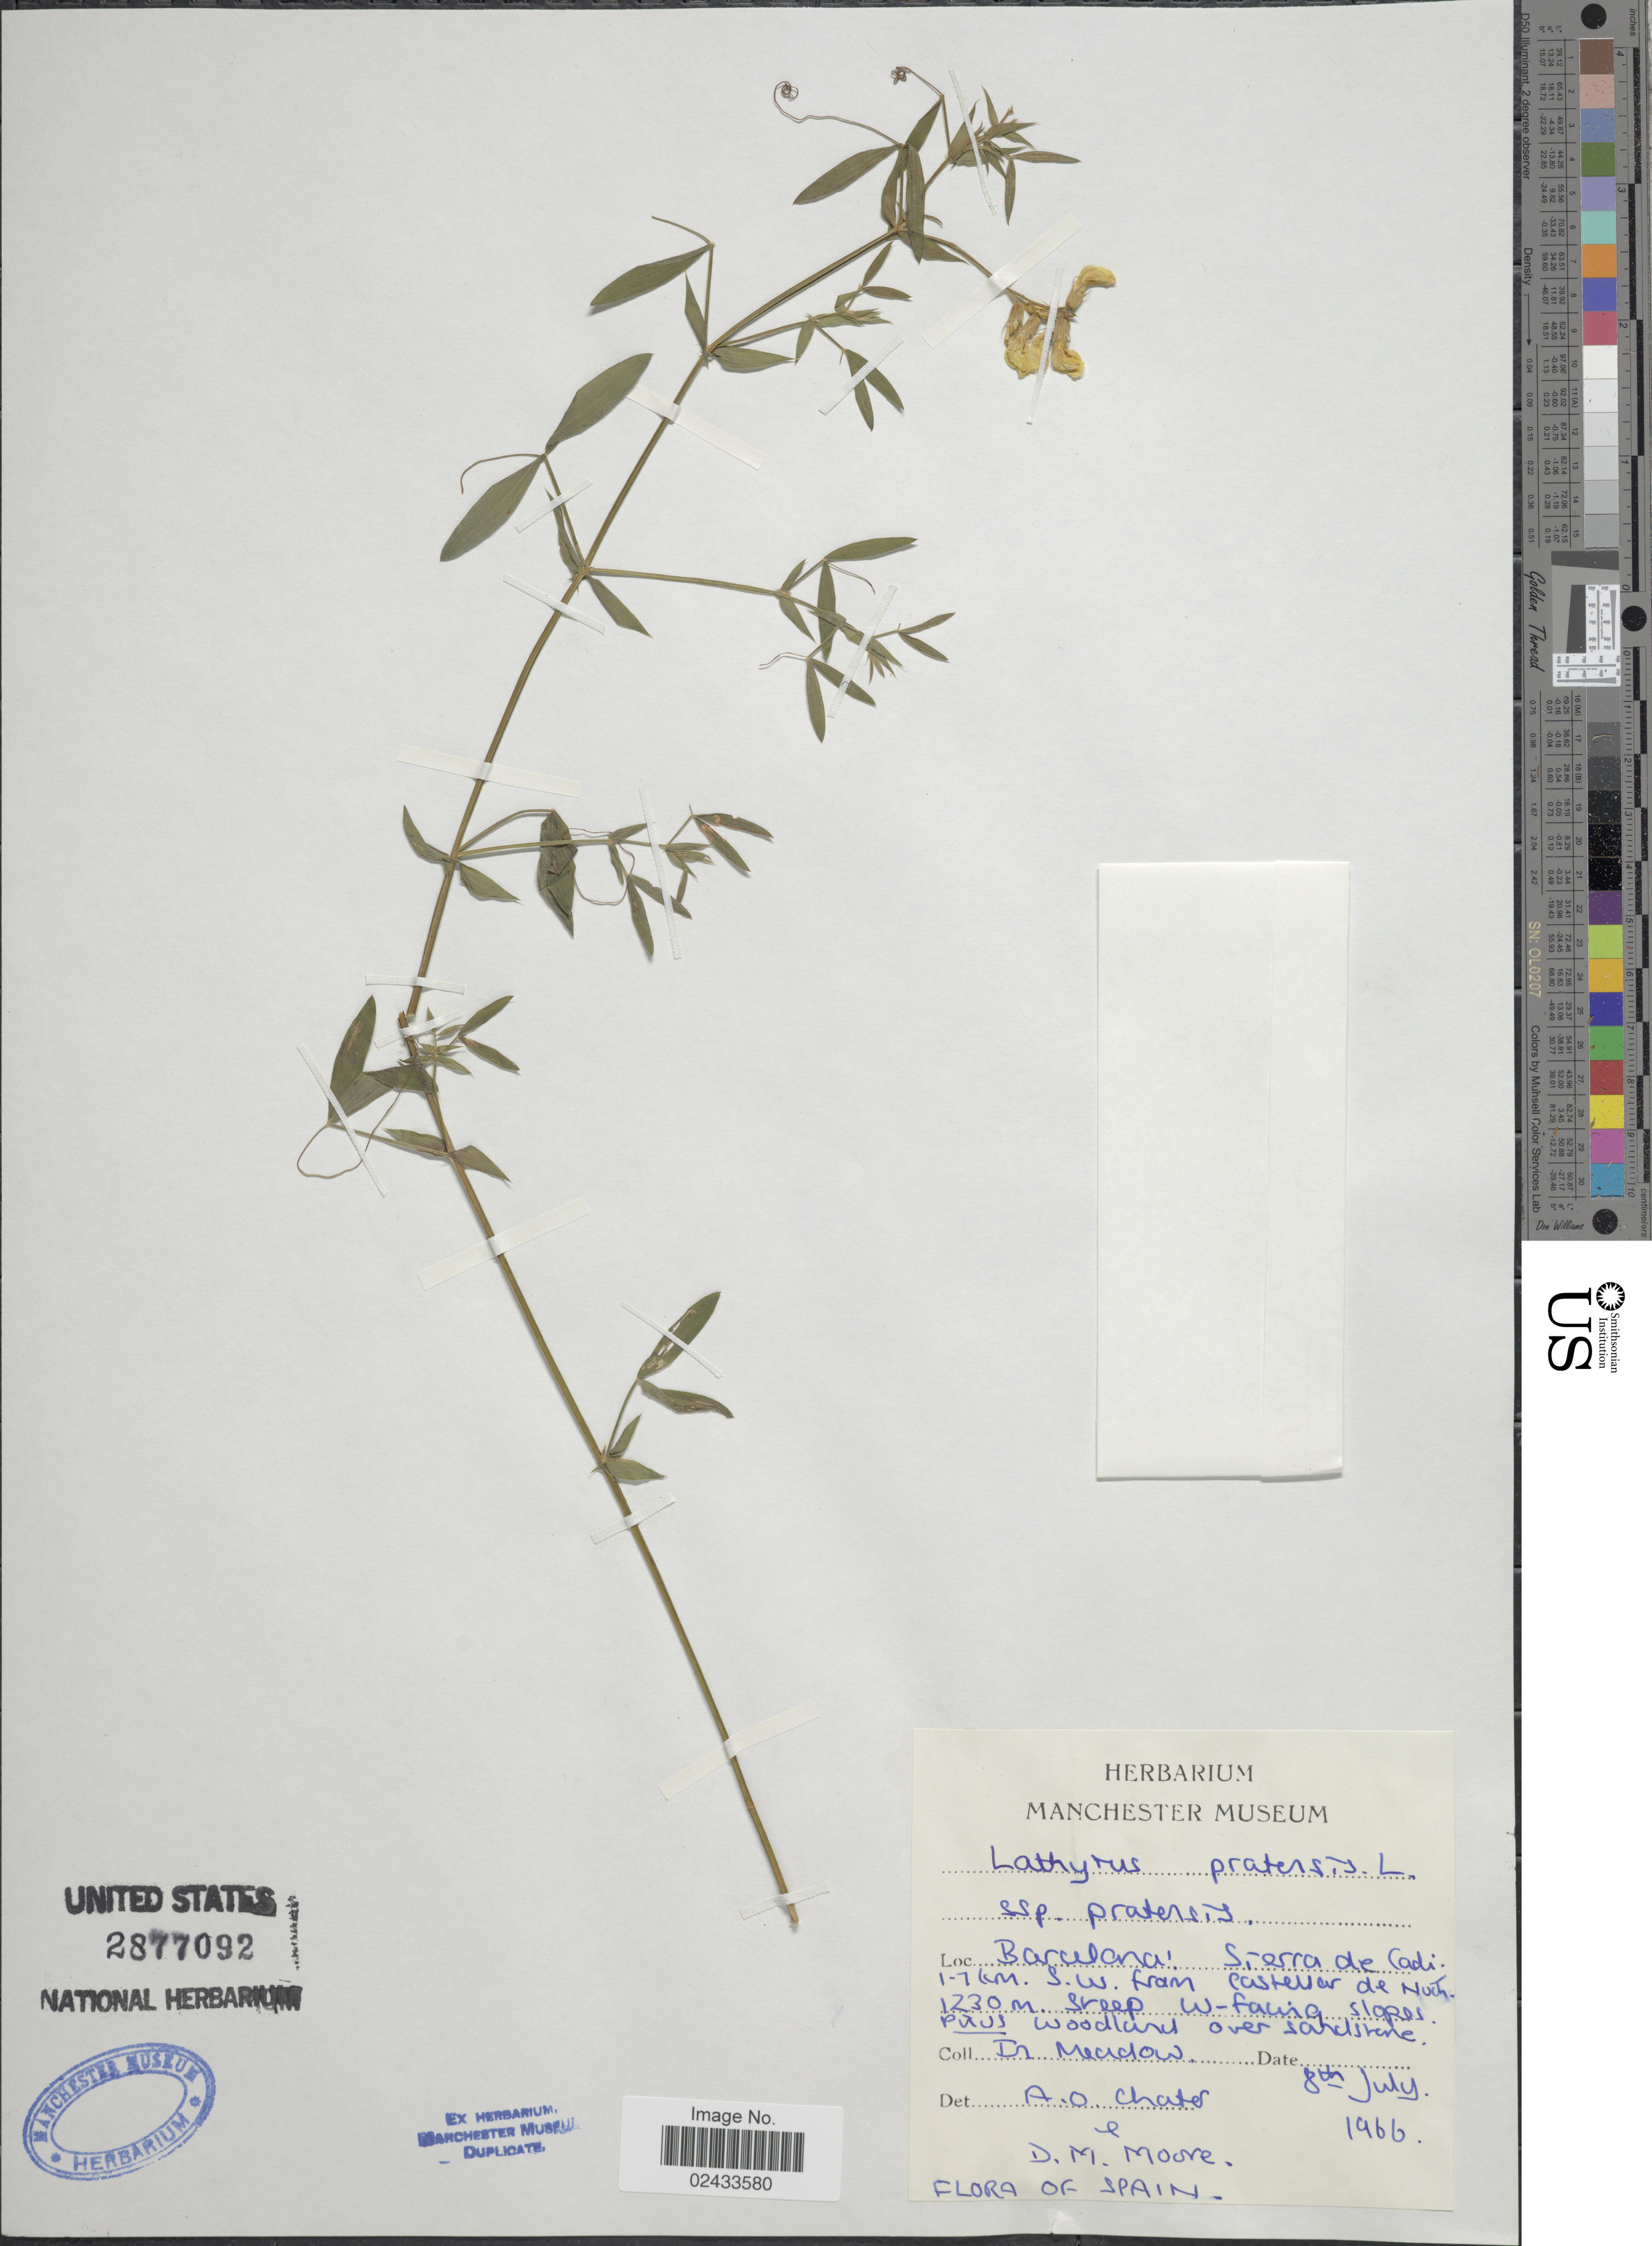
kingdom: Plantae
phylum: Tracheophyta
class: Magnoliopsida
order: Fabales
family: Fabaceae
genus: Lathyrus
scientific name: Lathyrus pratensis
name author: L.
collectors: A. O. Chater & D. Moore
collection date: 1966-07-08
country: Spain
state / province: Catalunya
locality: Barcelona; Sierra de Cadi 1-7 km S.W. from Castellar de n'Hug. Steep W-facing slopes.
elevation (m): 1230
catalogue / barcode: US 2877092